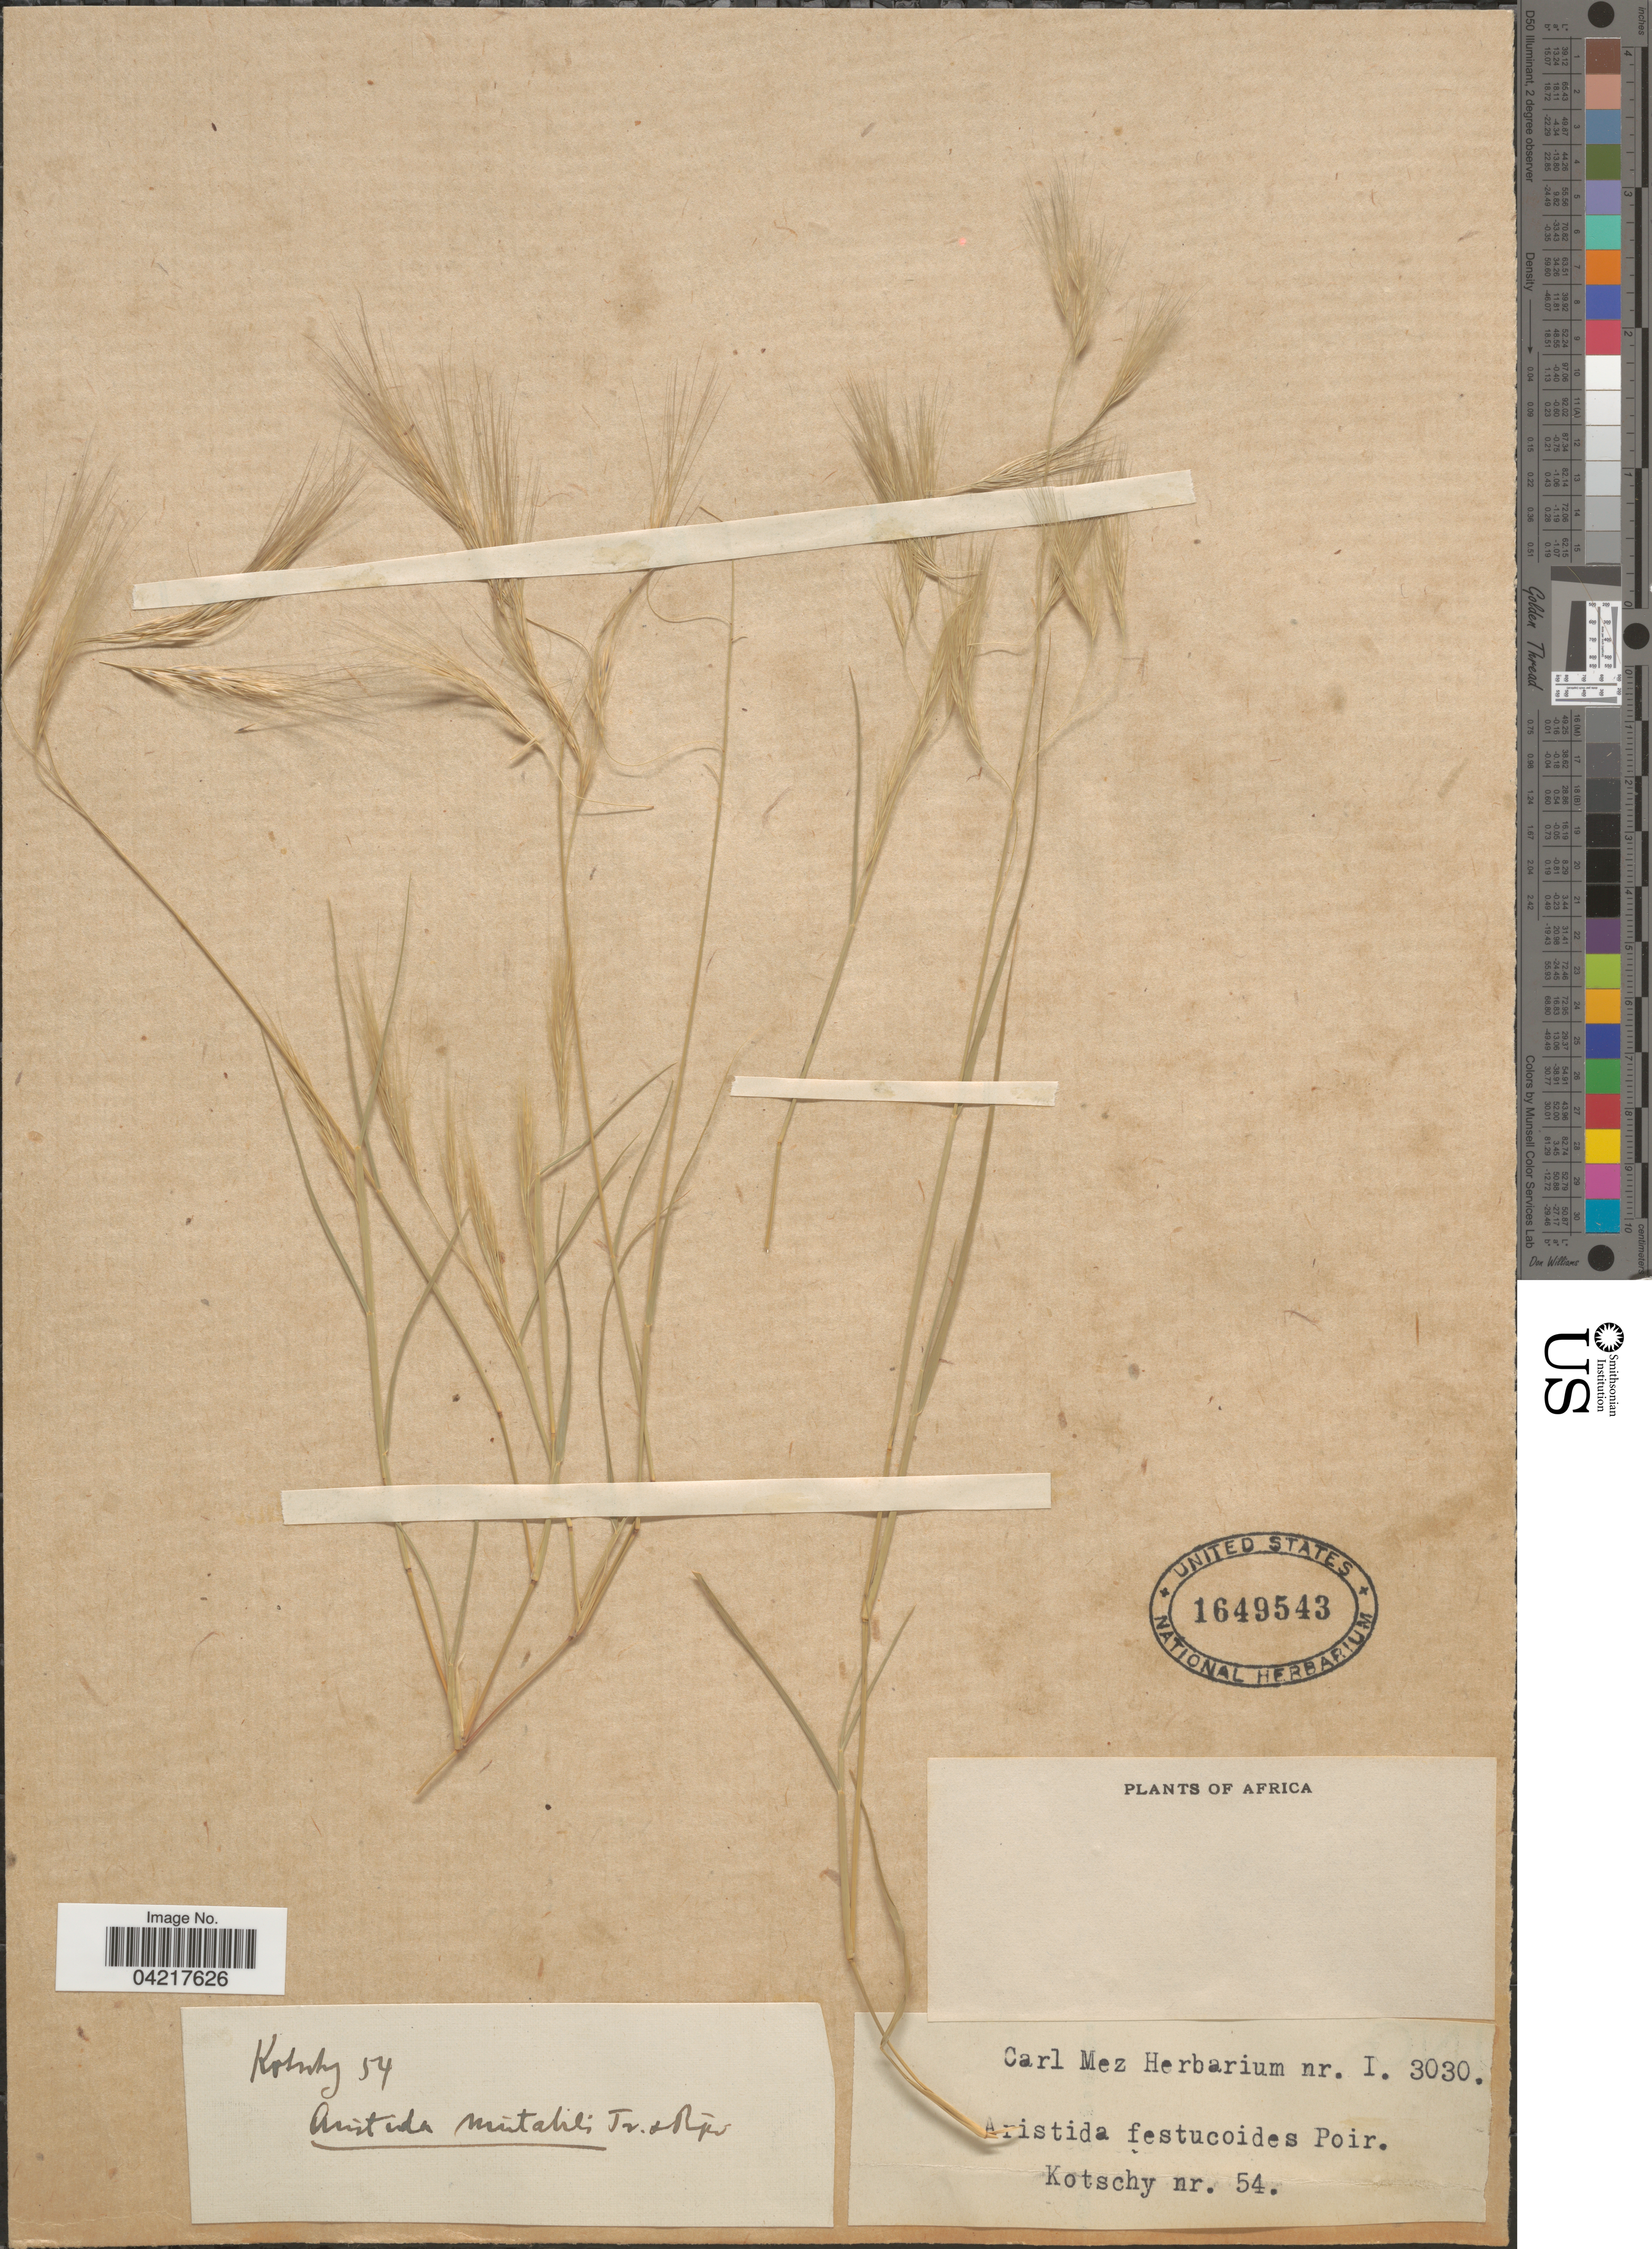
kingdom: Plantae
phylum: Tracheophyta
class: Liliopsida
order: Poales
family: Poaceae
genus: Aristida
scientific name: Aristida mutabilis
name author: Trin. & Rupr.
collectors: Kotschy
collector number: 54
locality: Africa.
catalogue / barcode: US 1649543